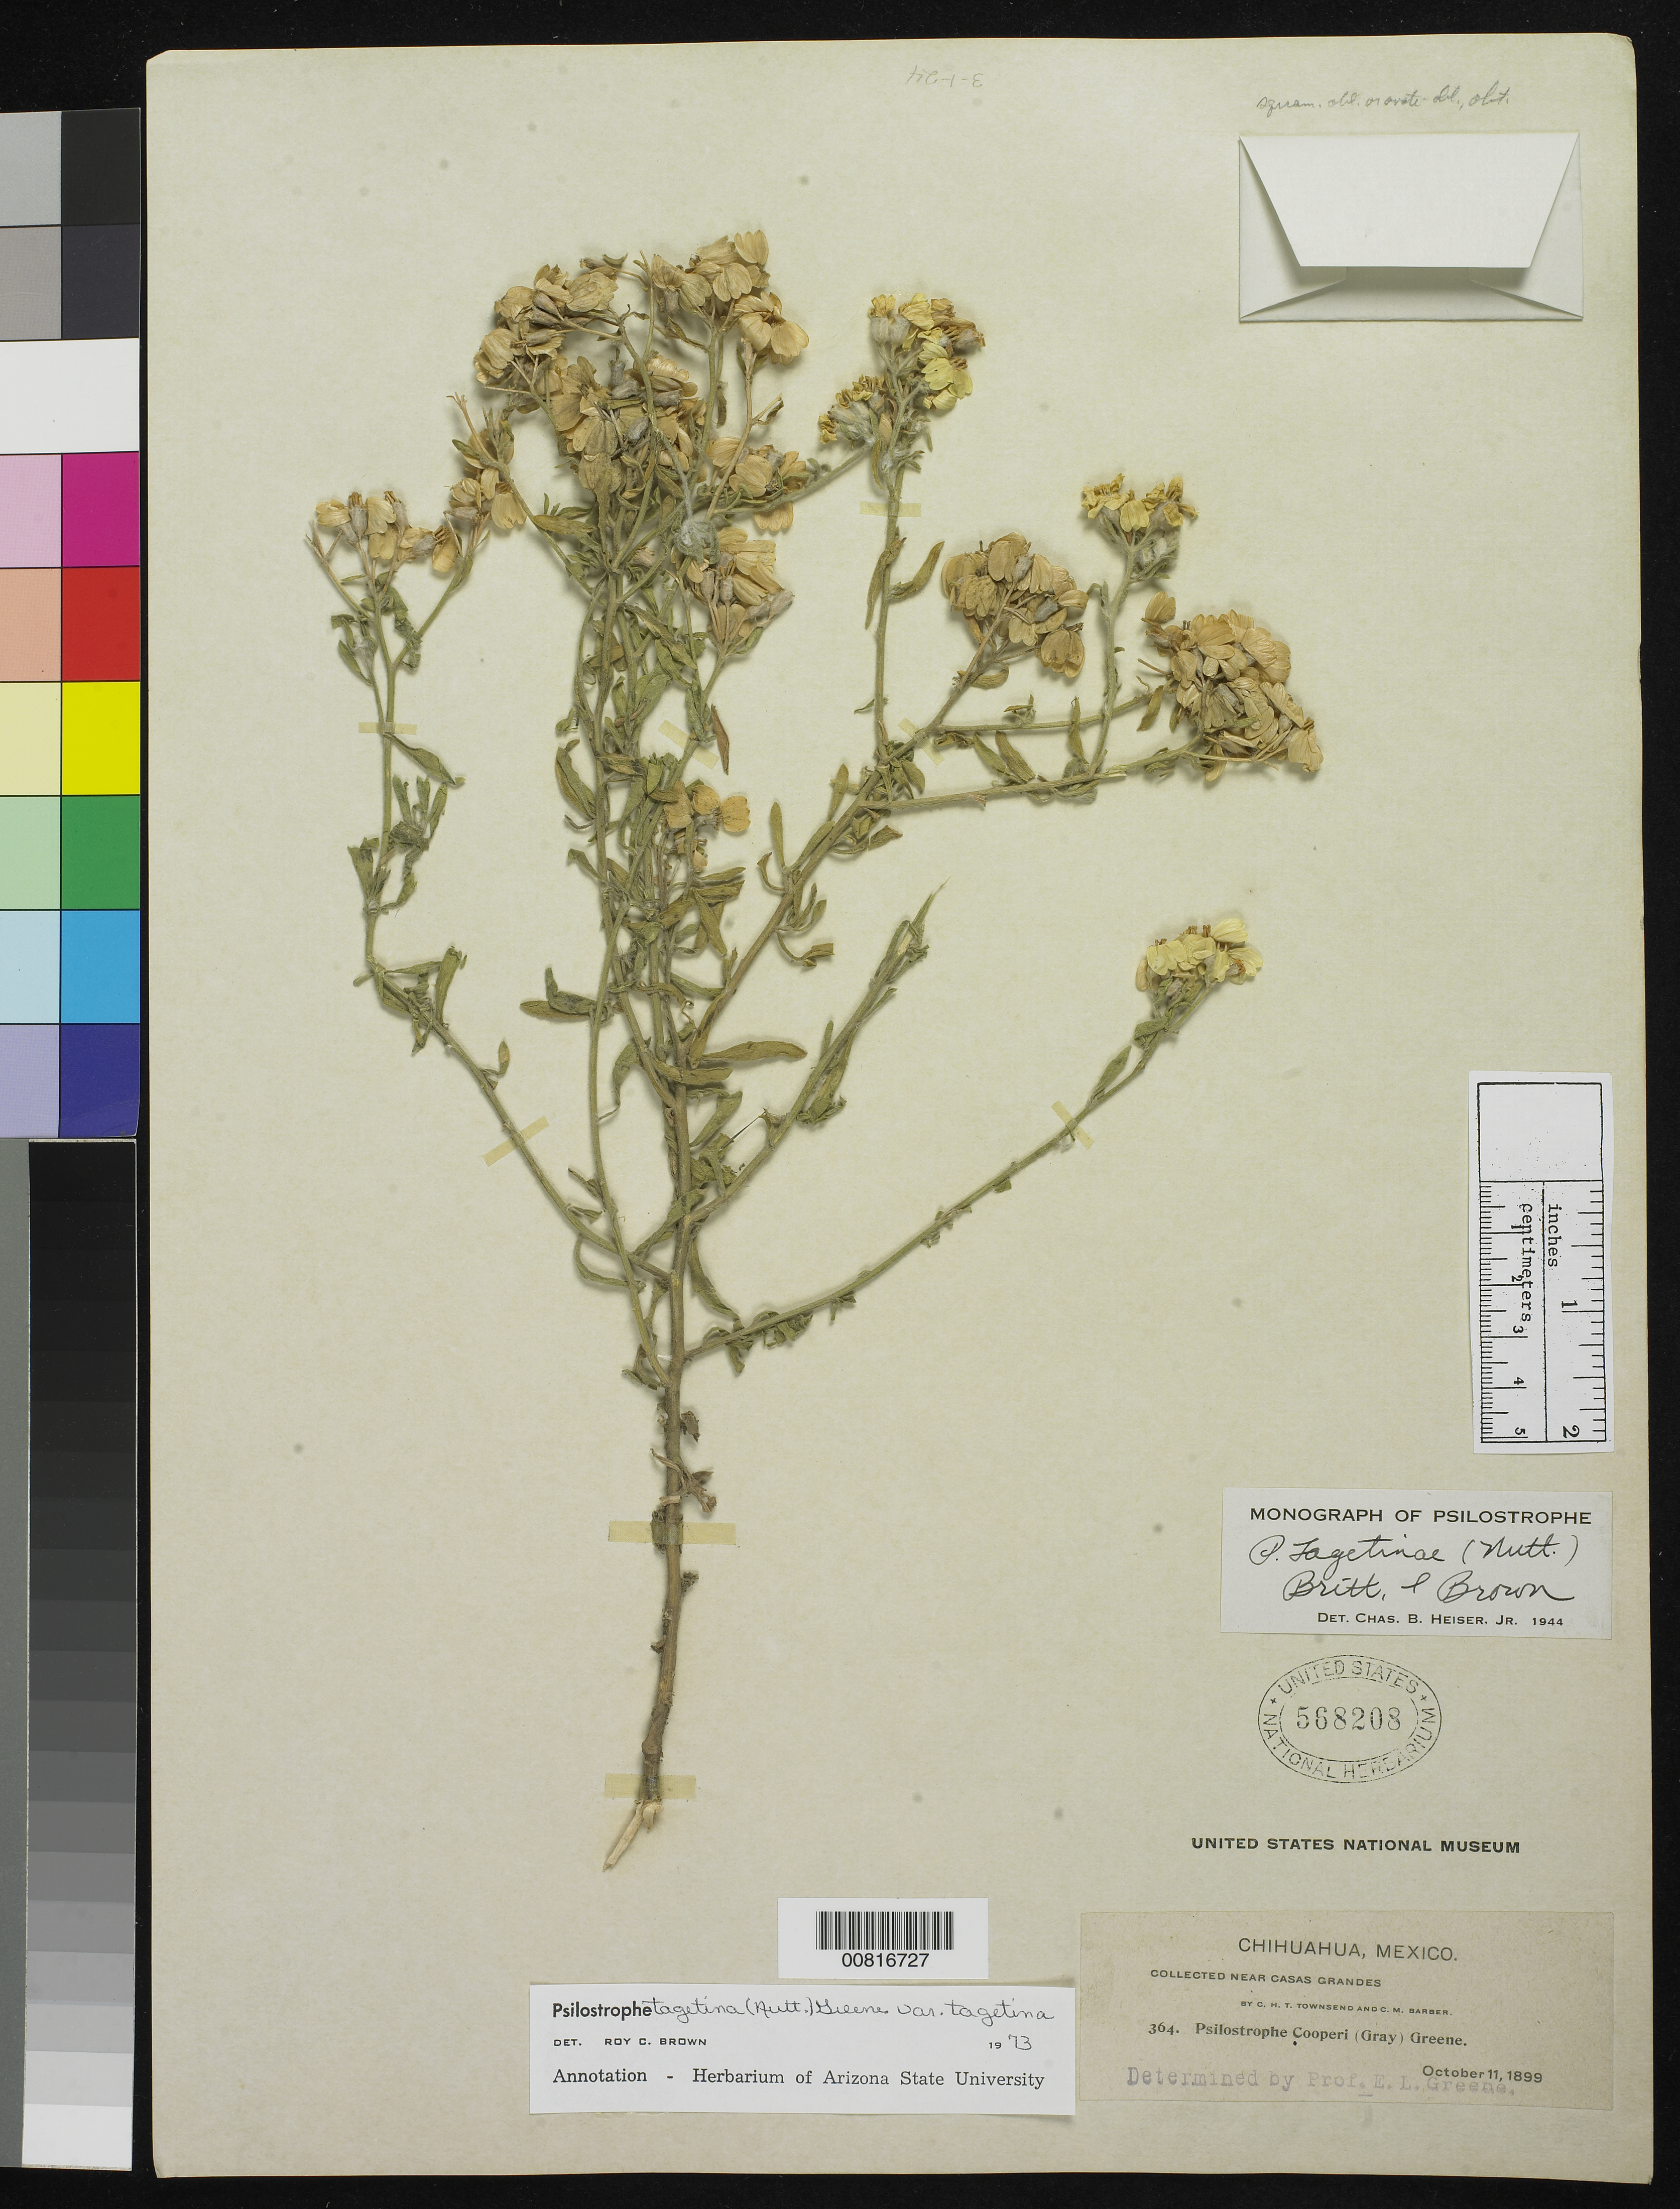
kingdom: Plantae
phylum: Tracheophyta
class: Magnoliopsida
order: Asterales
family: Asteraceae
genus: Psilostrophe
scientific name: Psilostrophe tagetina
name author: (Nutt.) Greene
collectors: C. H. T. Townsend & C. Barber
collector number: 364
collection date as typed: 11 Oct 1899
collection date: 1899-10-11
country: Mexico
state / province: Chihuahua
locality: Near Casas Grandes, Chihuahua.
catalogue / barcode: US 568208